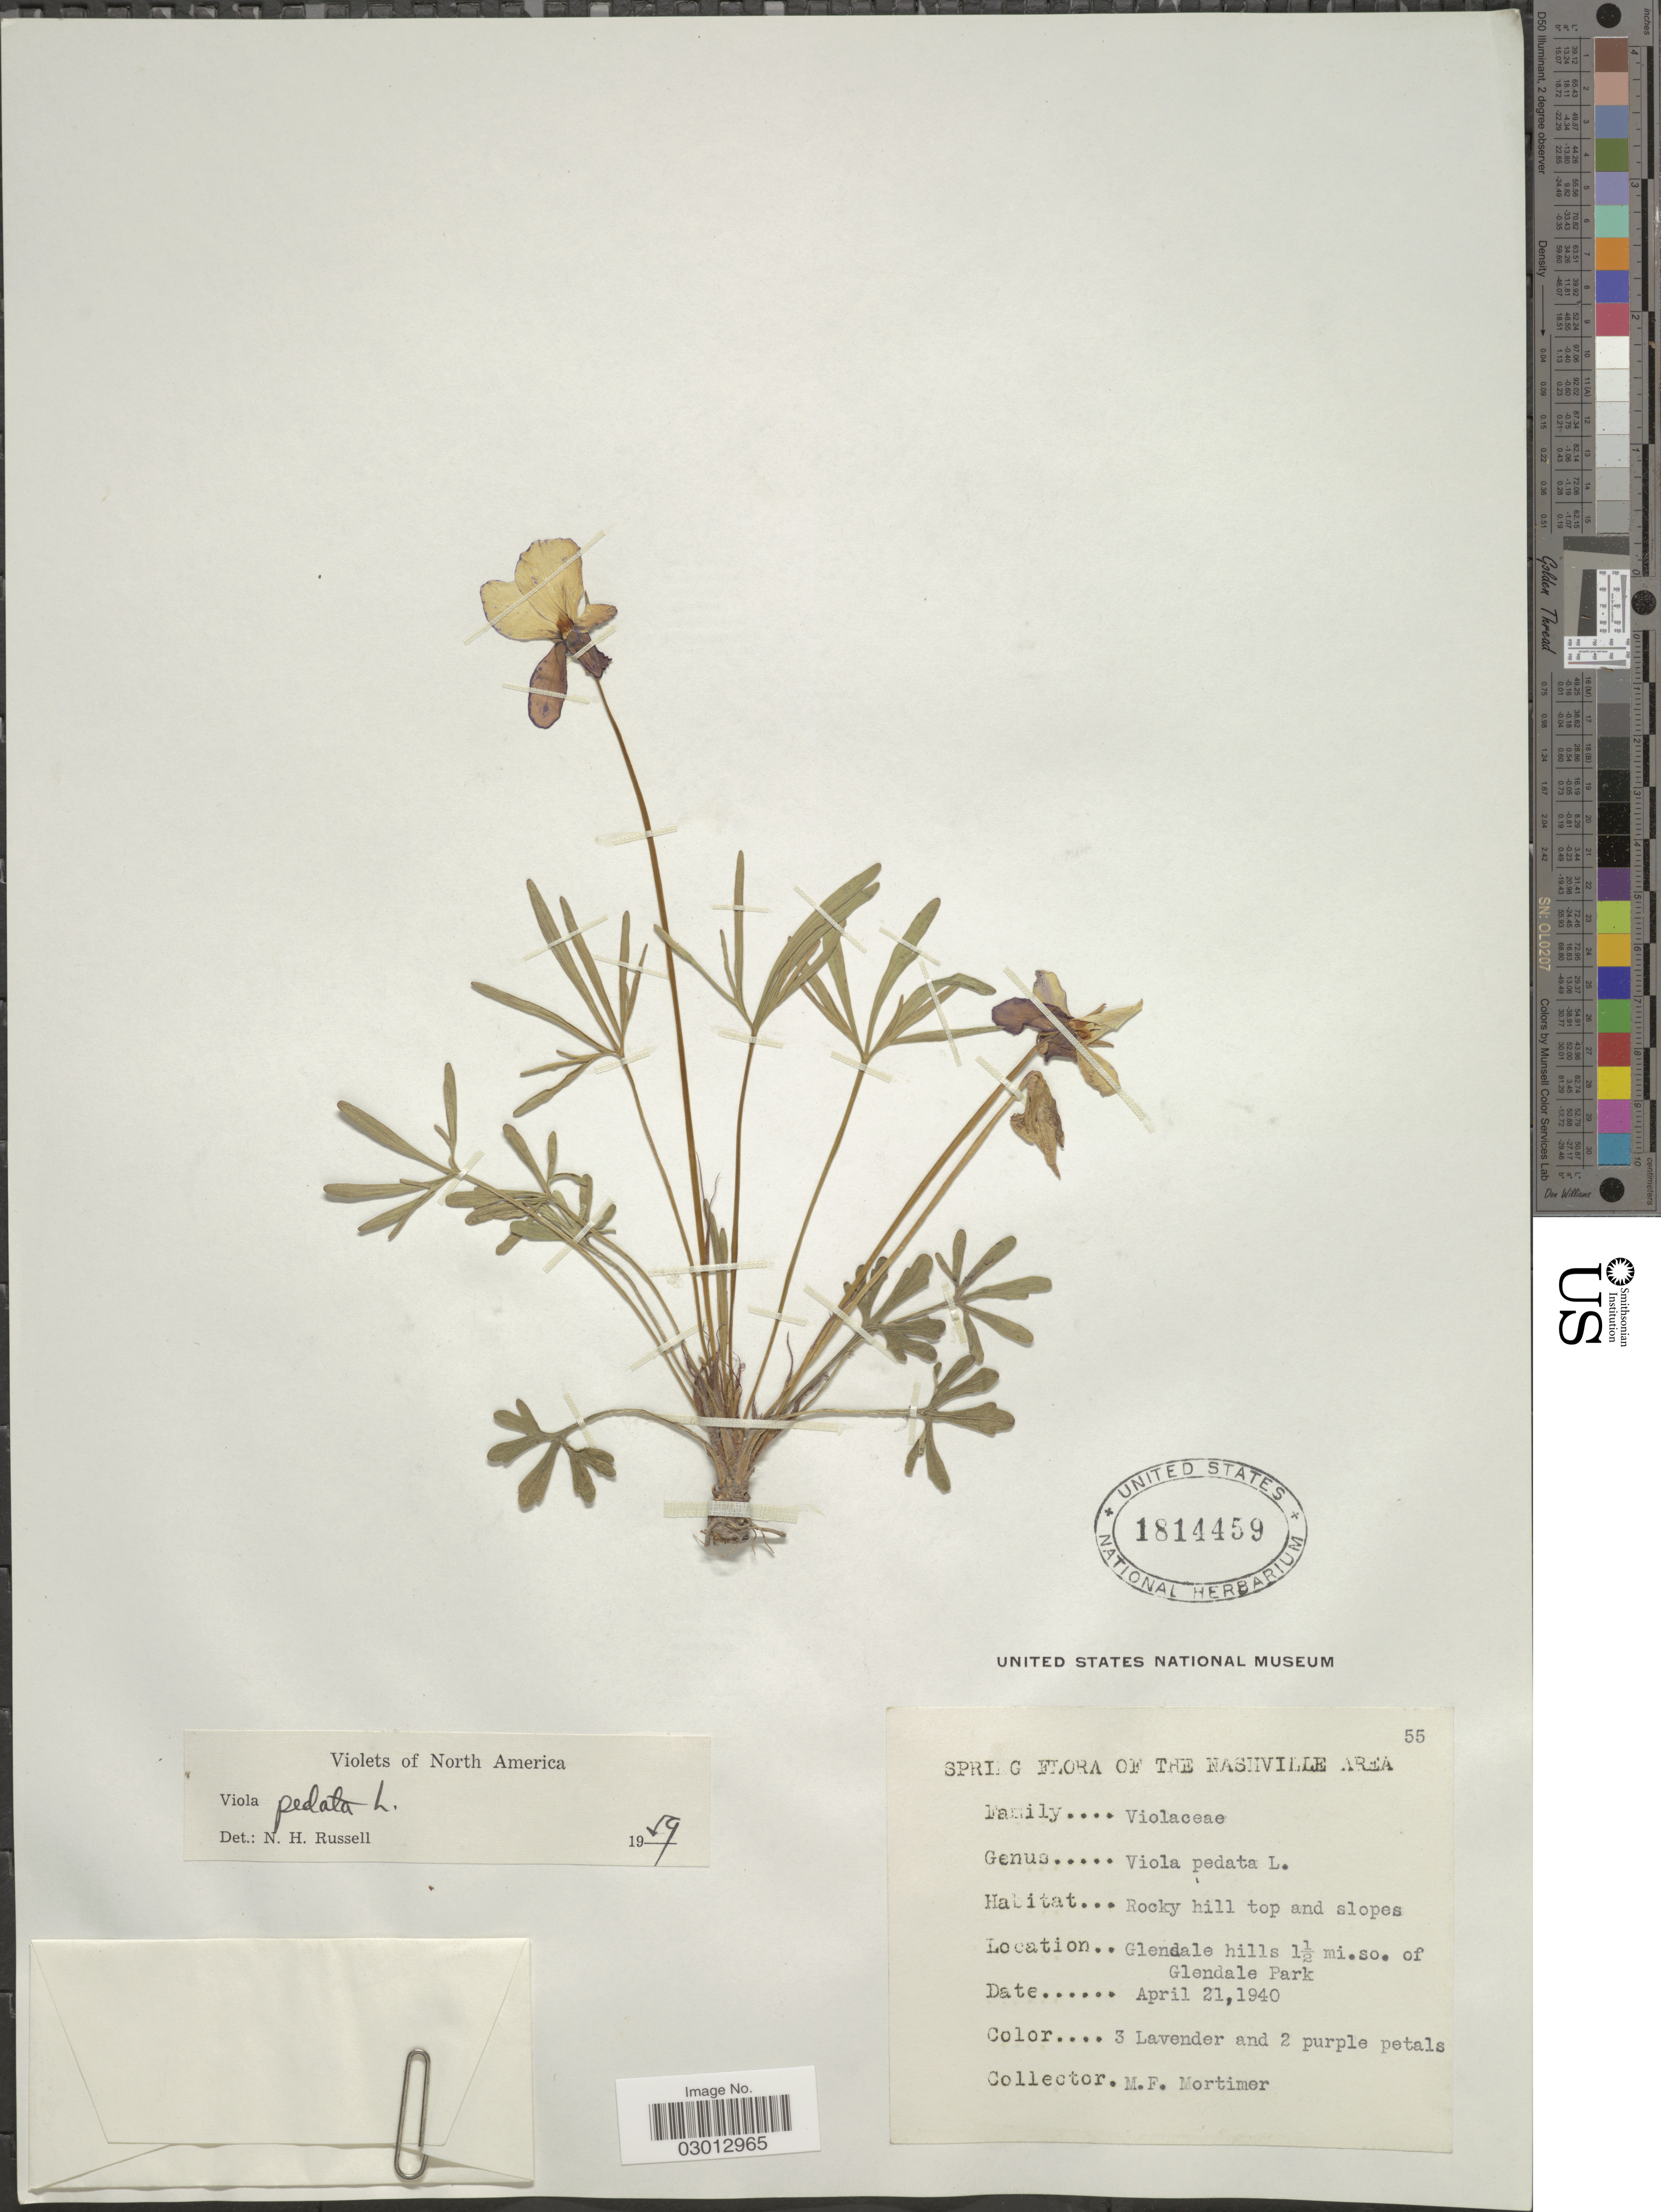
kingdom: Plantae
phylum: Tracheophyta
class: Magnoliopsida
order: Malpighiales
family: Violaceae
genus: Viola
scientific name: Viola pedata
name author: L.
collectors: M. Mortimer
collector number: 55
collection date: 1940-04-21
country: United States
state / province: Tennessee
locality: The Nashville Area. Glendale hills 1½ mi. so. of Glendale Park.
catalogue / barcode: US 1814459